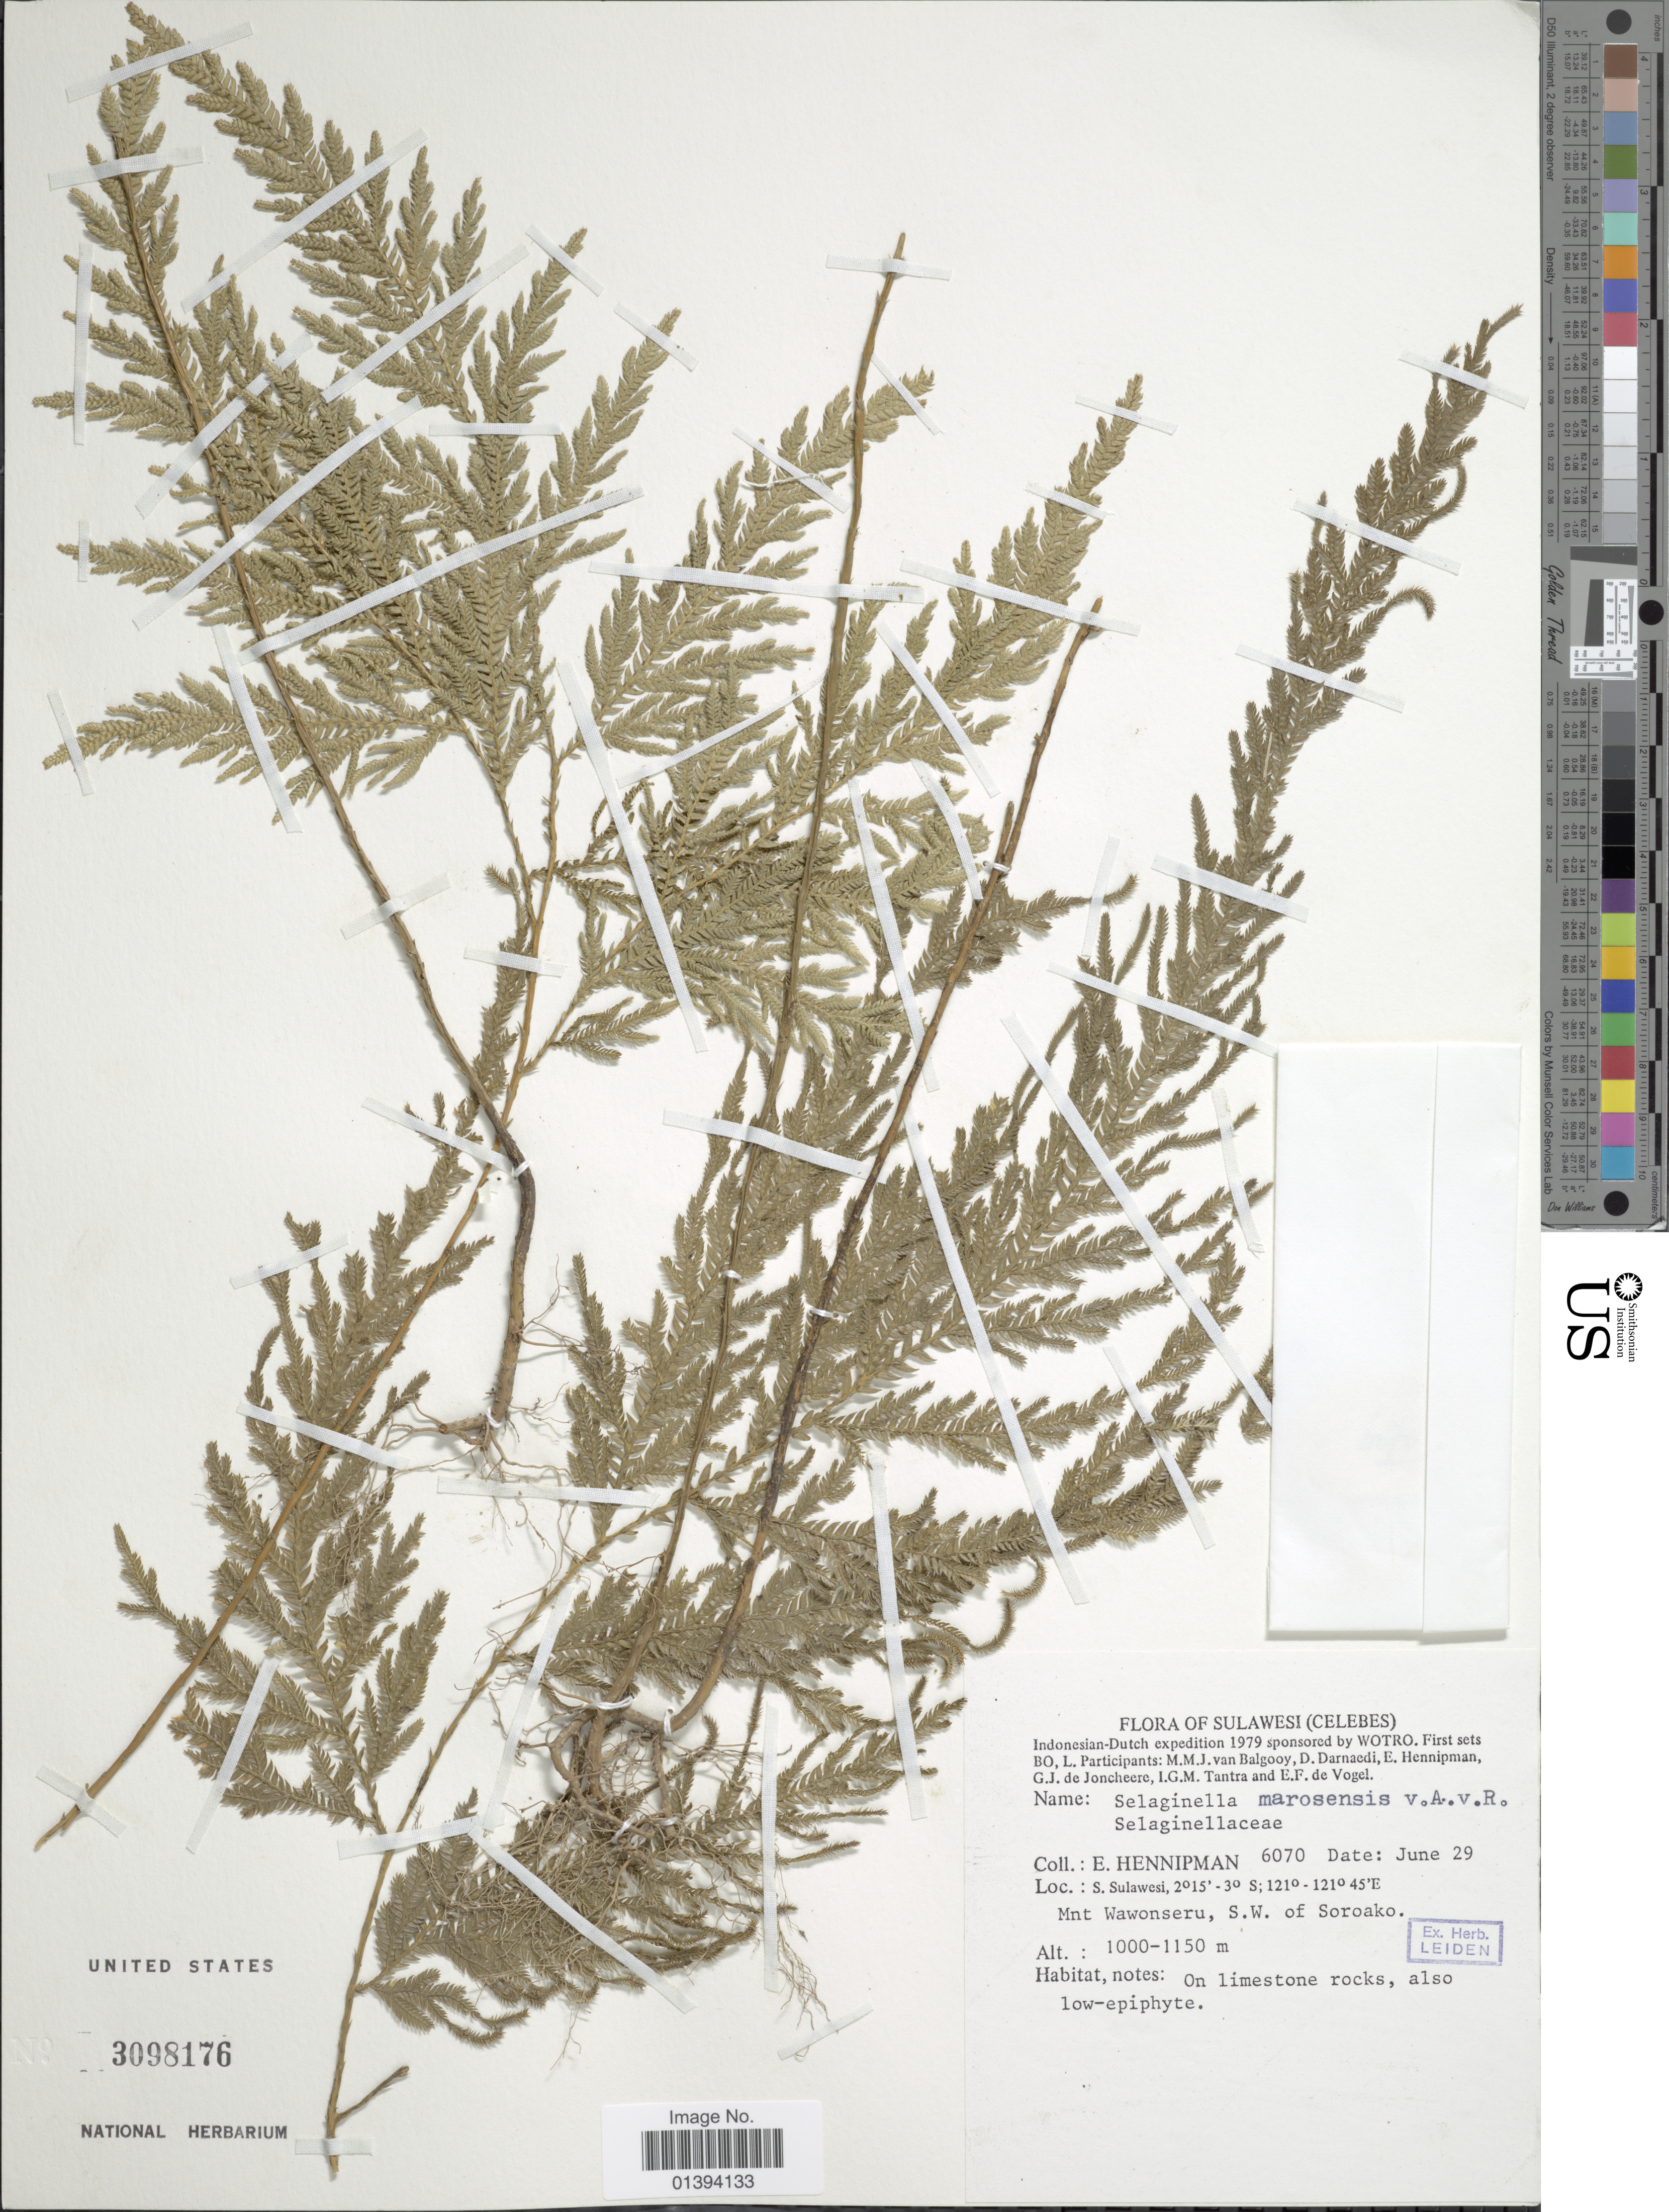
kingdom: Plantae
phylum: Tracheophyta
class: Lycopodiopsida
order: Selaginellales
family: Selaginellaceae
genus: Selaginella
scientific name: Selaginella marosensis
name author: Alderw.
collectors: E. Hennipman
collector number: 6070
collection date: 1979-06-29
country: Indonesia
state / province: Sulawesi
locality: Celebes, S. Sulawesi, Wawonseru, S. W. of Soroako, on limestone rocks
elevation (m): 1000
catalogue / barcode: US 3098176